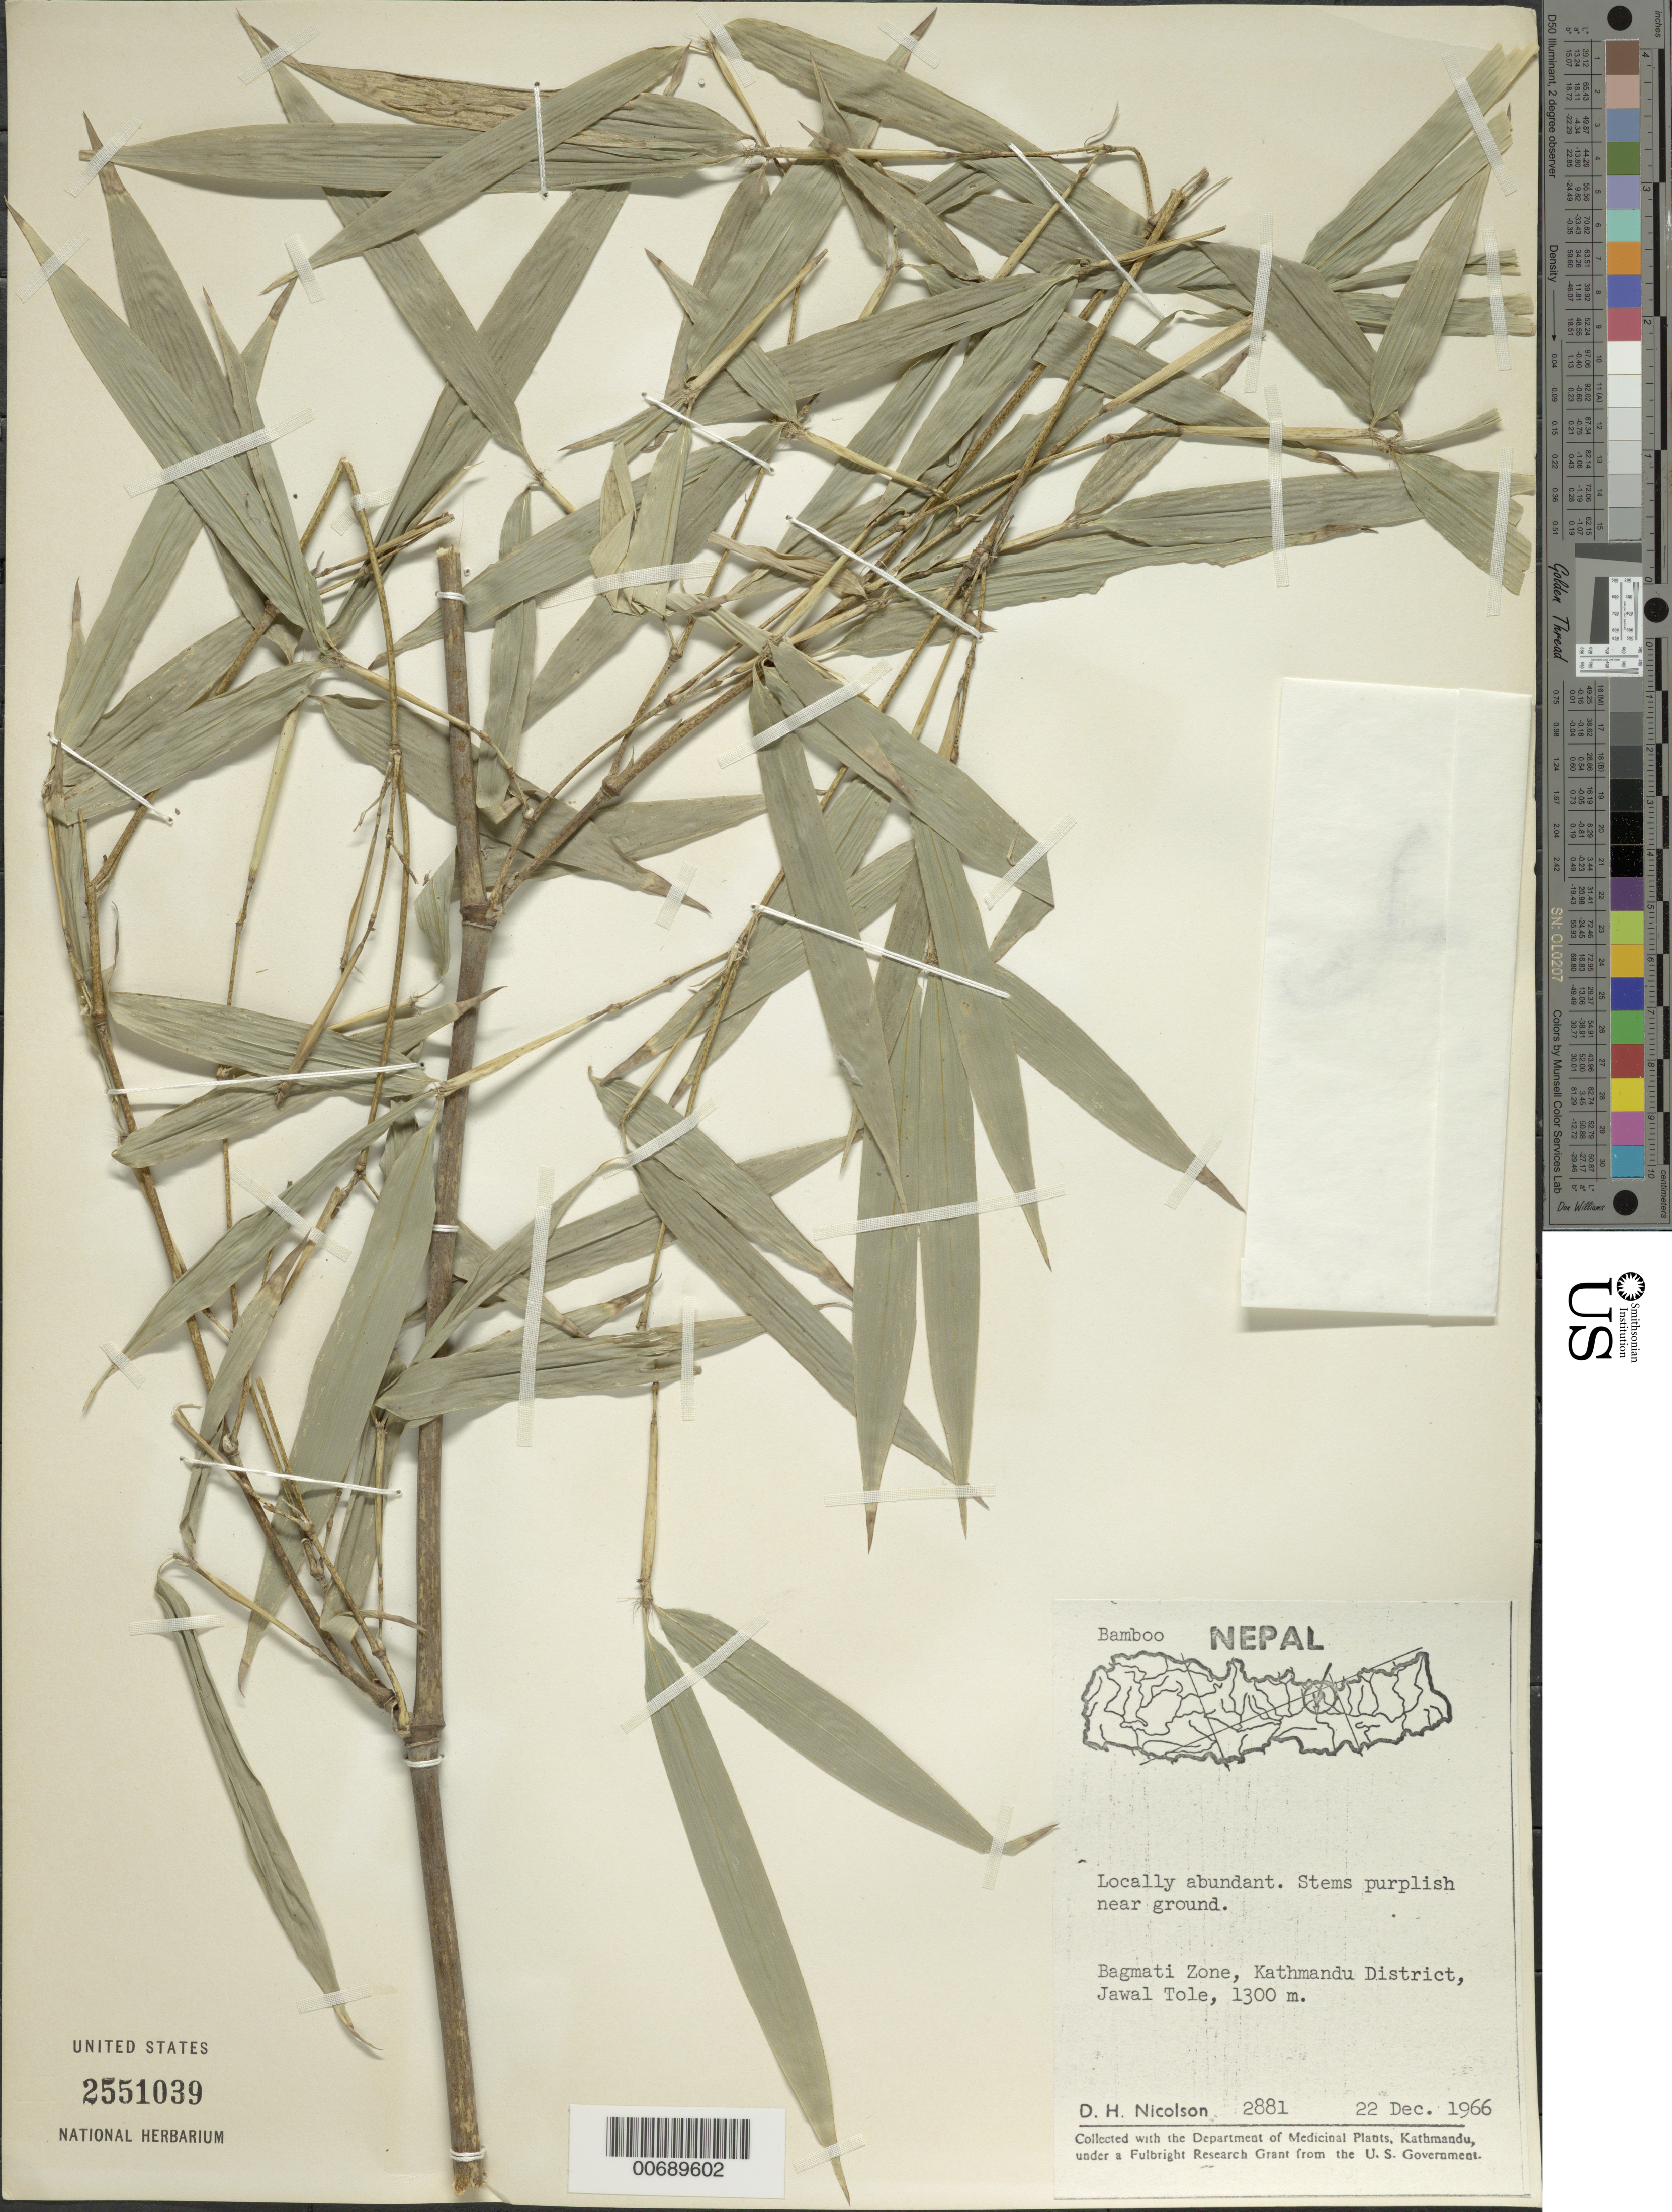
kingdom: Plantae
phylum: Tracheophyta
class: Liliopsida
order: Poales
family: Poaceae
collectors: D. H. Nicolson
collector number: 2881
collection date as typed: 22 Dec 1966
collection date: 1966-12-22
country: Nepal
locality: Bagmati Zone, Kathmandu Dist., Jawal Tole.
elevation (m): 1300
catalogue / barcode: US 2551039